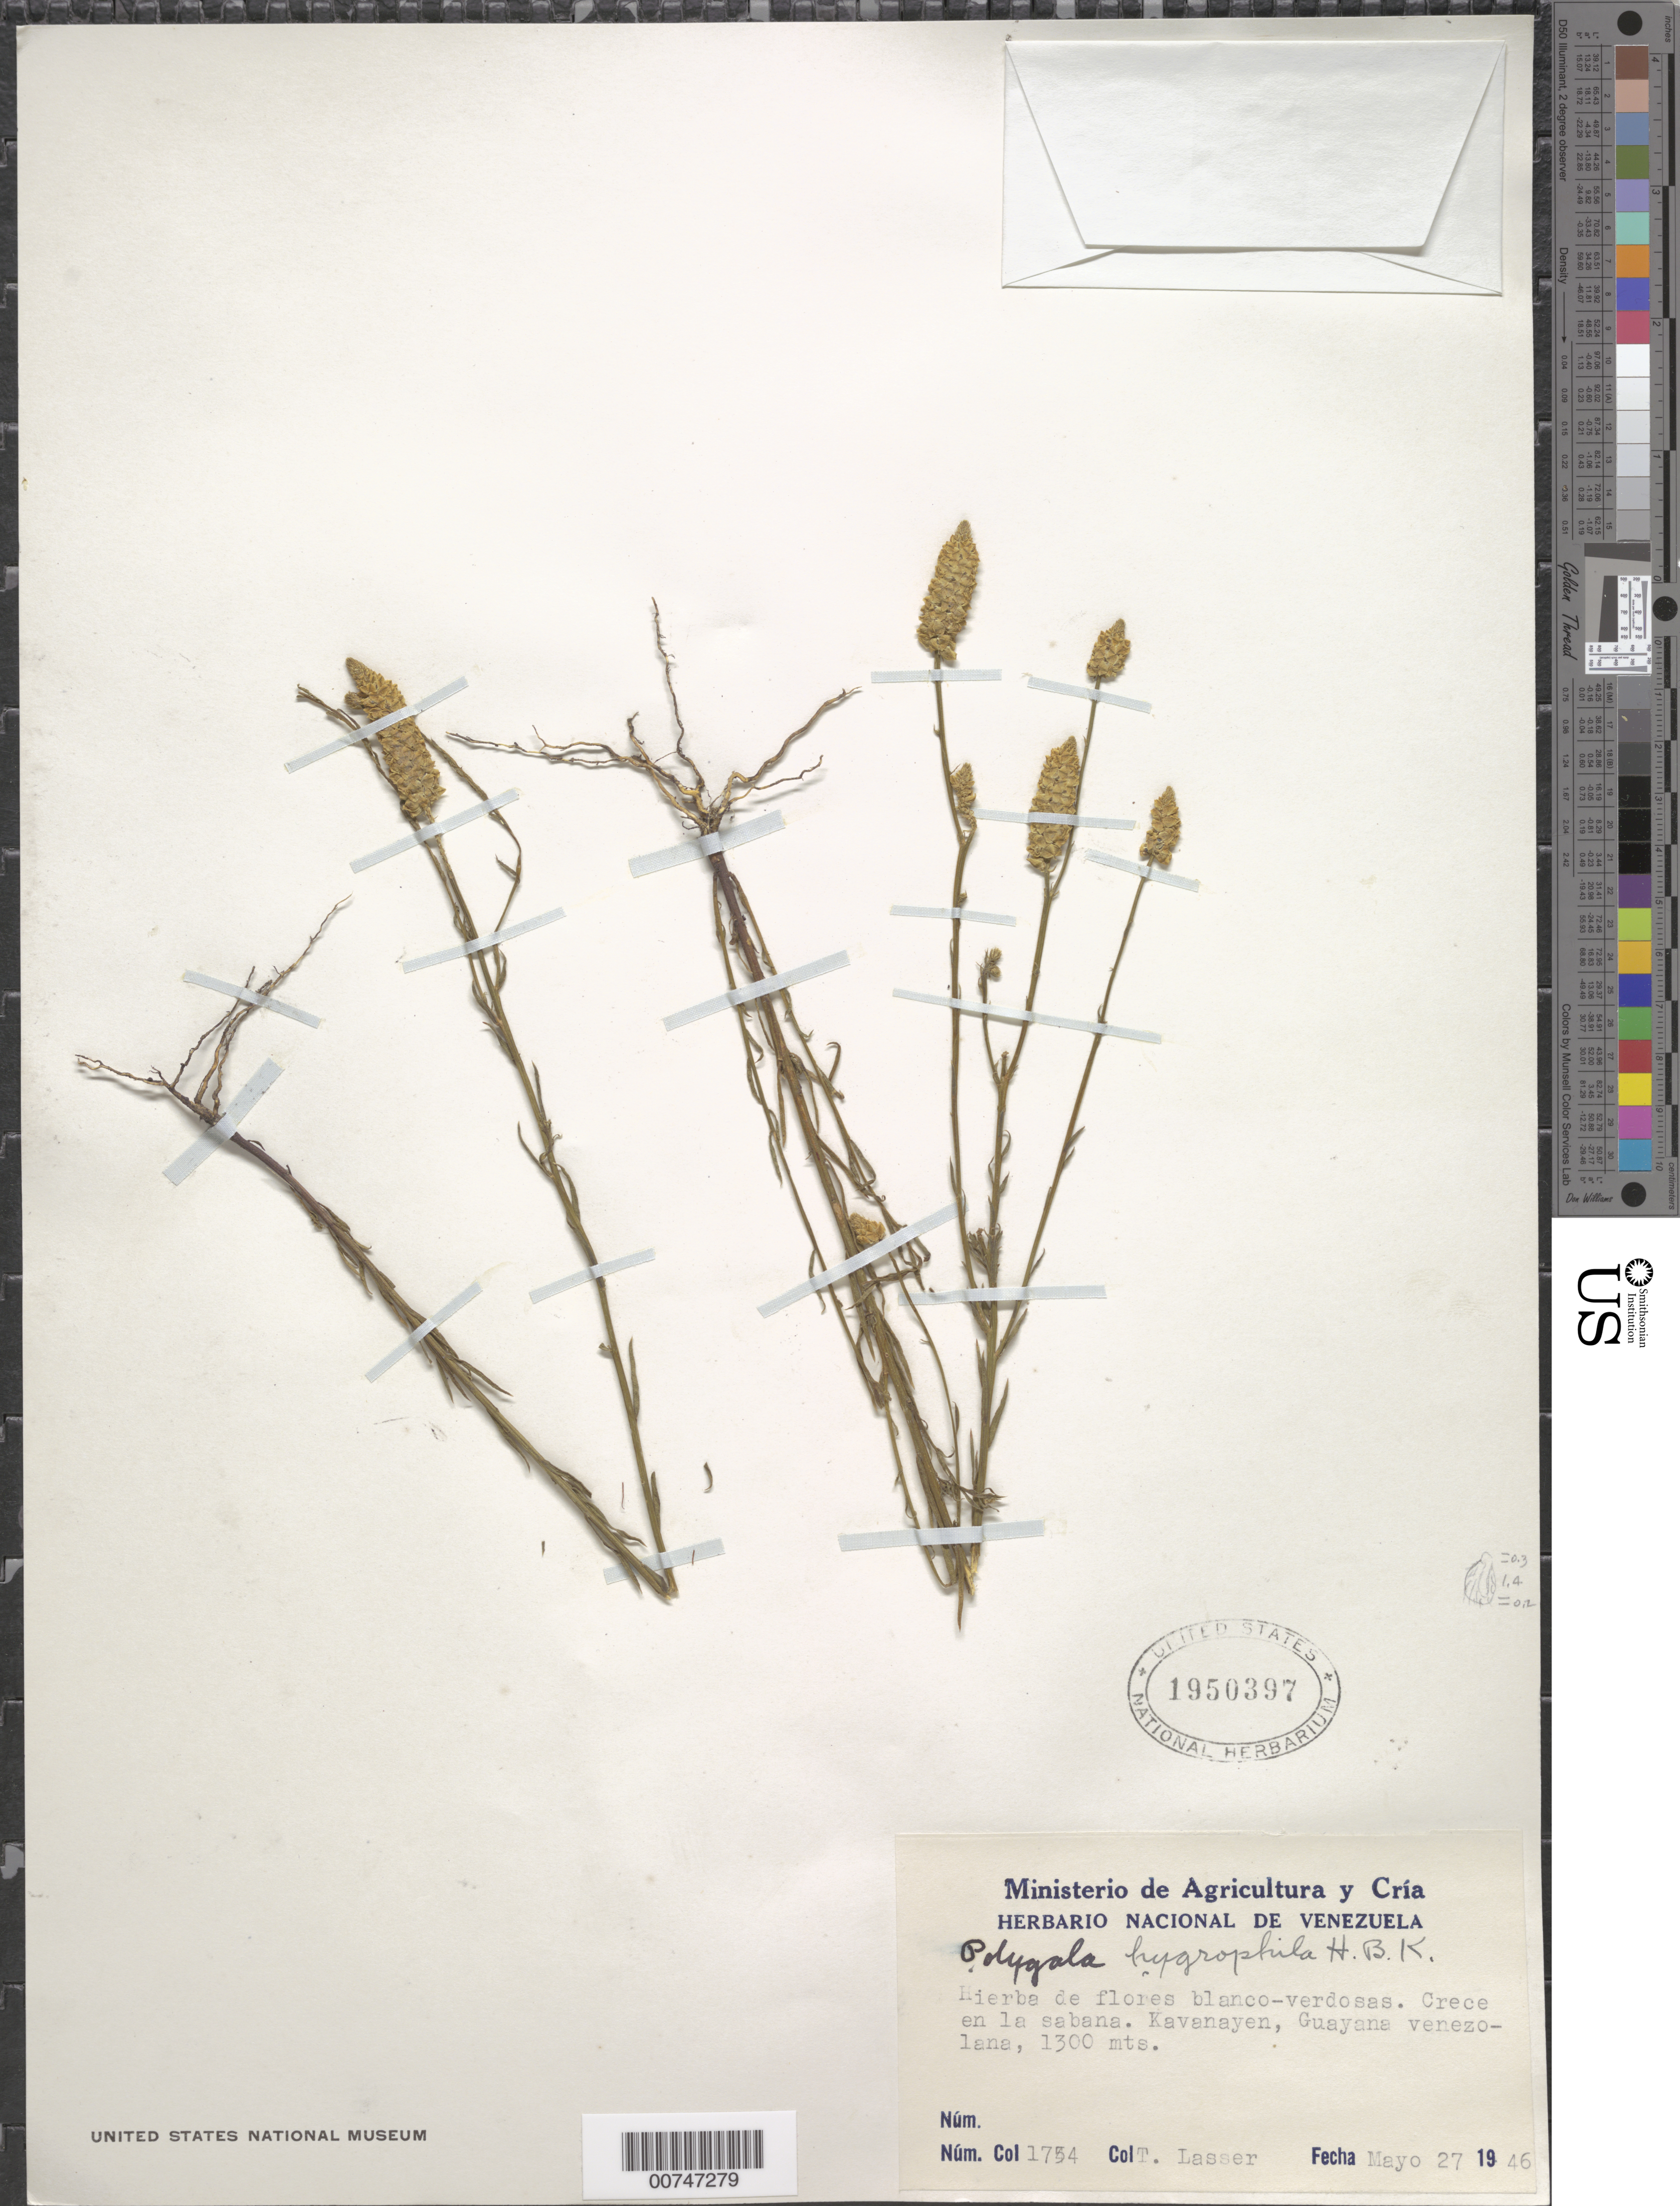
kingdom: Plantae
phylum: Tracheophyta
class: Magnoliopsida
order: Fabales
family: Polygalaceae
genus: Polygala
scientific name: Polygala hygrophila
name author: Kunth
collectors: T. Lasser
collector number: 1734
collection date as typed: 27-May-46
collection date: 1946-05-27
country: Venezuela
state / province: Bolívar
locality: Kavanayén, Guayana Venezolana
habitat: Savanna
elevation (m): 1300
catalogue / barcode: US 1950397